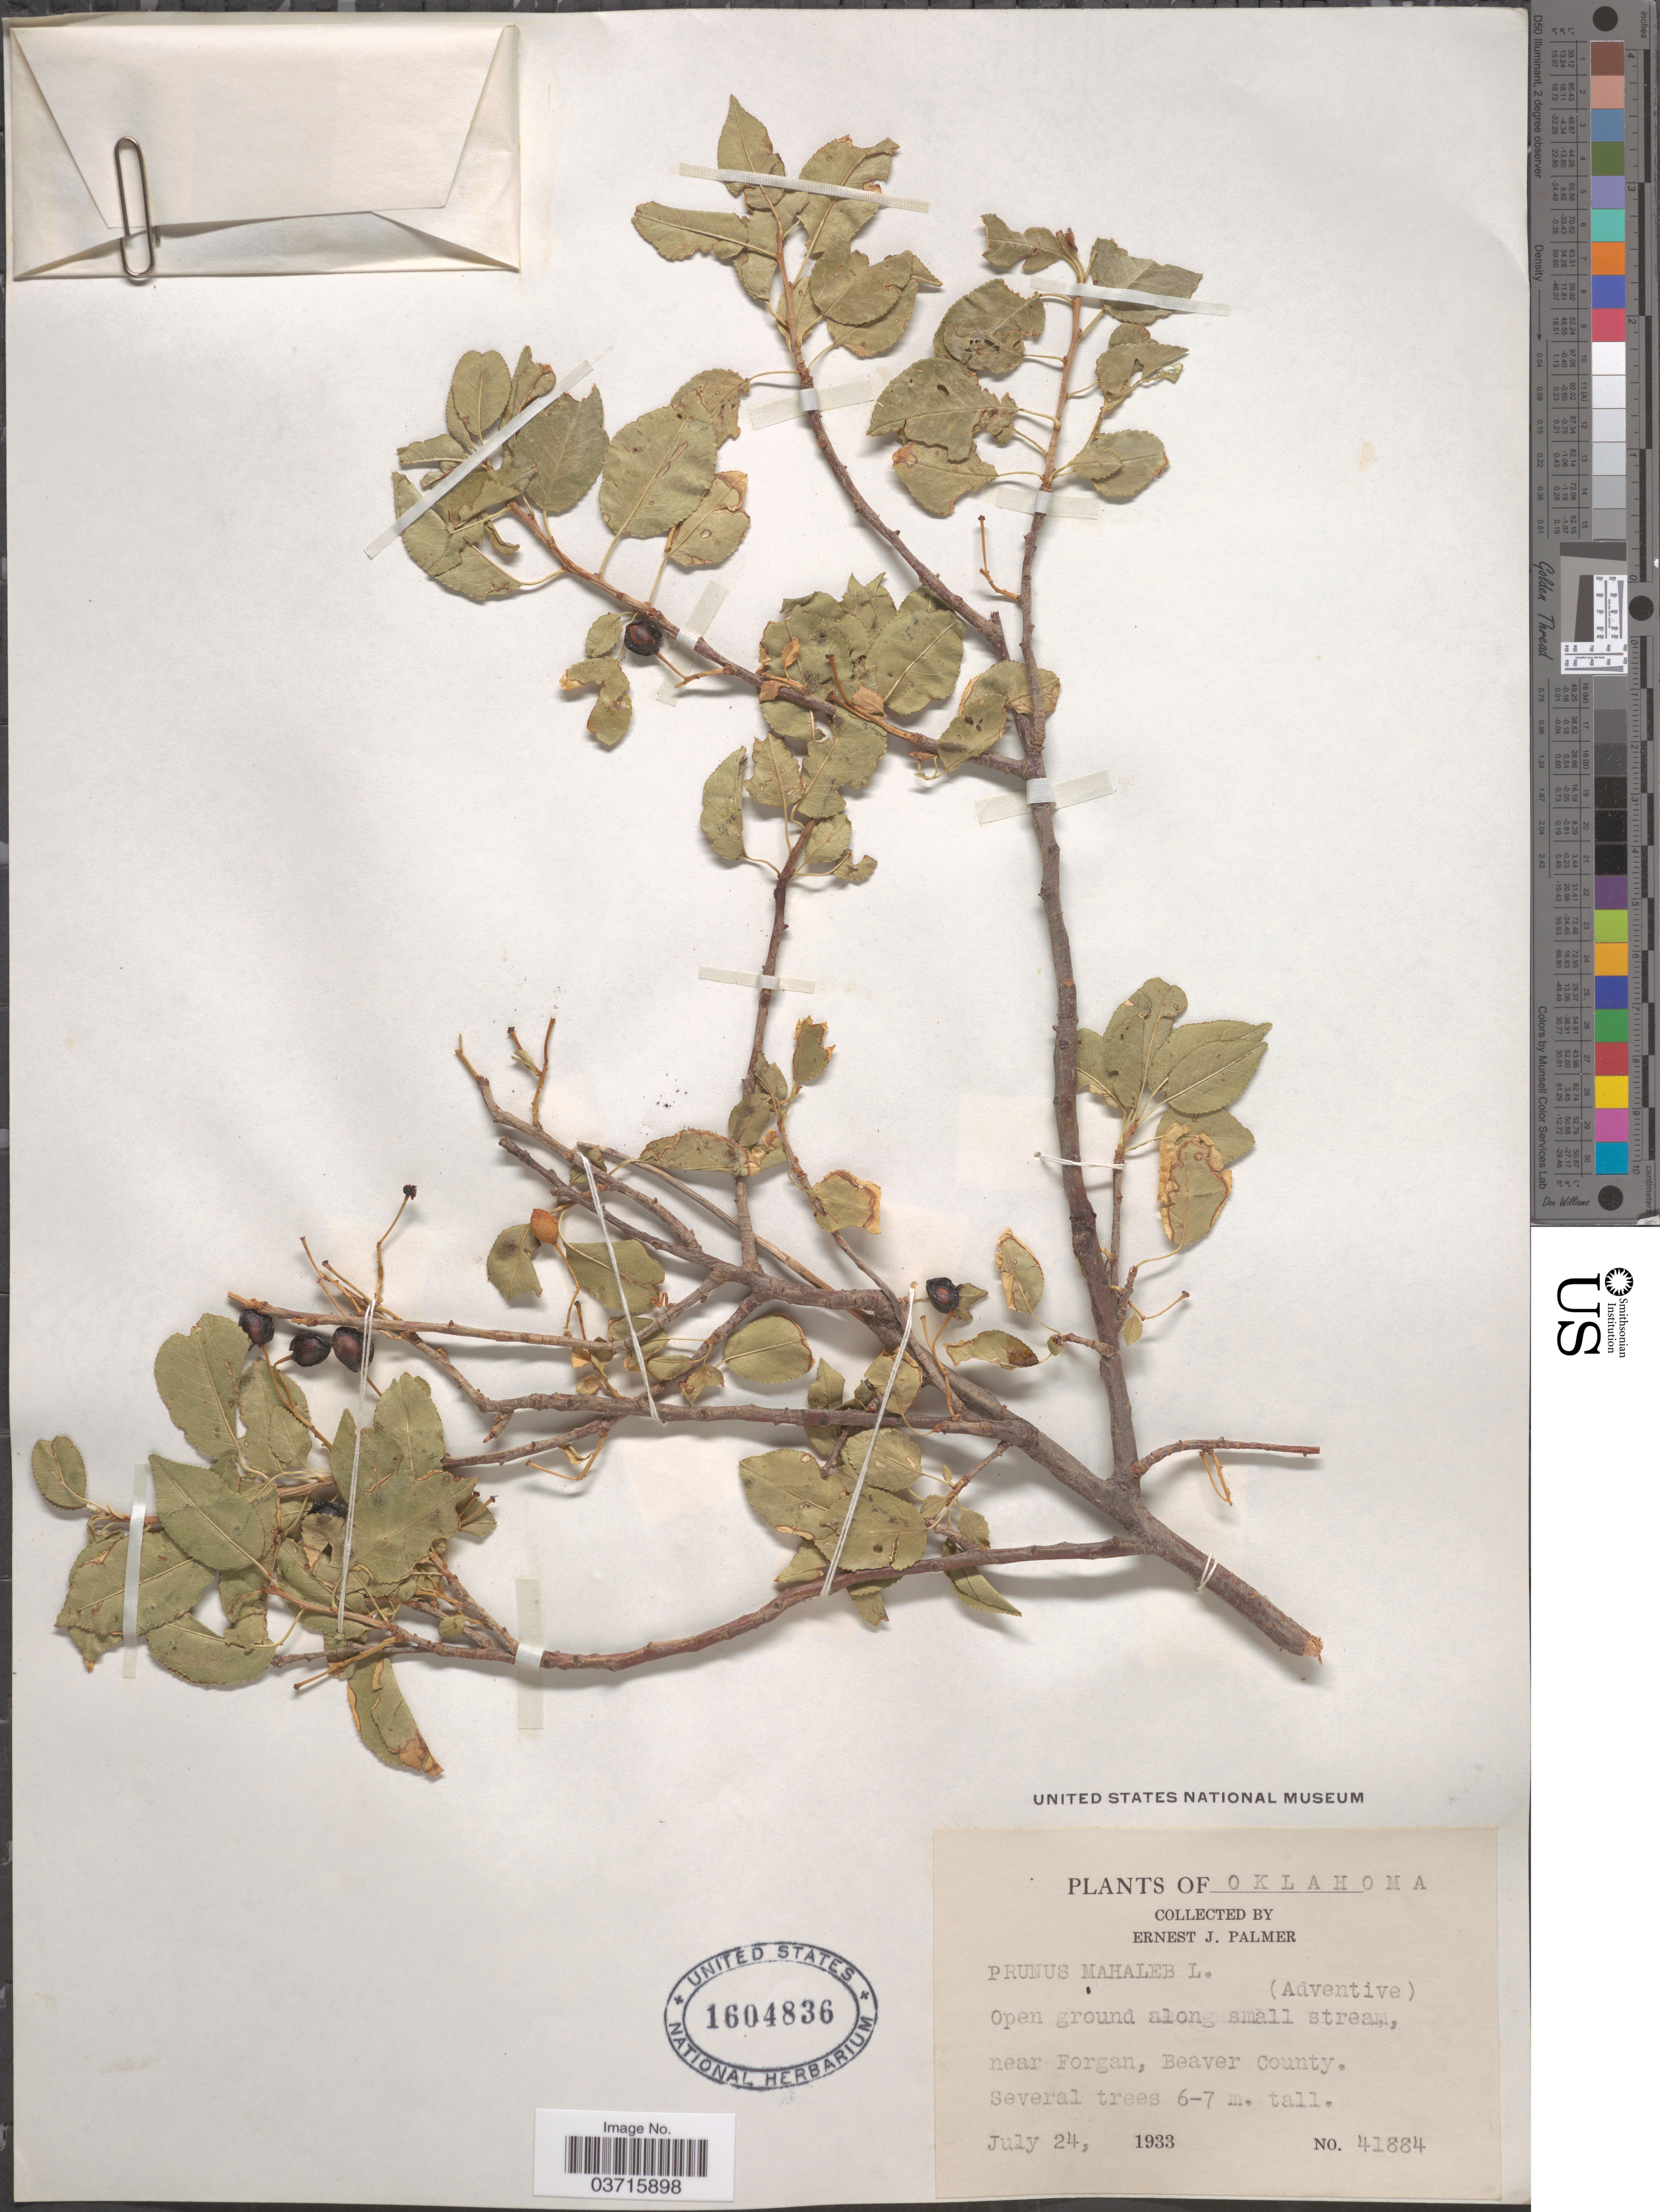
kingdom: Plantae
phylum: Tracheophyta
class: Magnoliopsida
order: Rosales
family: Rosaceae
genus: Prunus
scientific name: Prunus mahaleb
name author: L.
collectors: E. J. Palmer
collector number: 41884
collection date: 1933-07-24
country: United States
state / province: Oklahoma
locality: Open ground along small stream, near Forgan, Beaver County.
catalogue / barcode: US 1604836